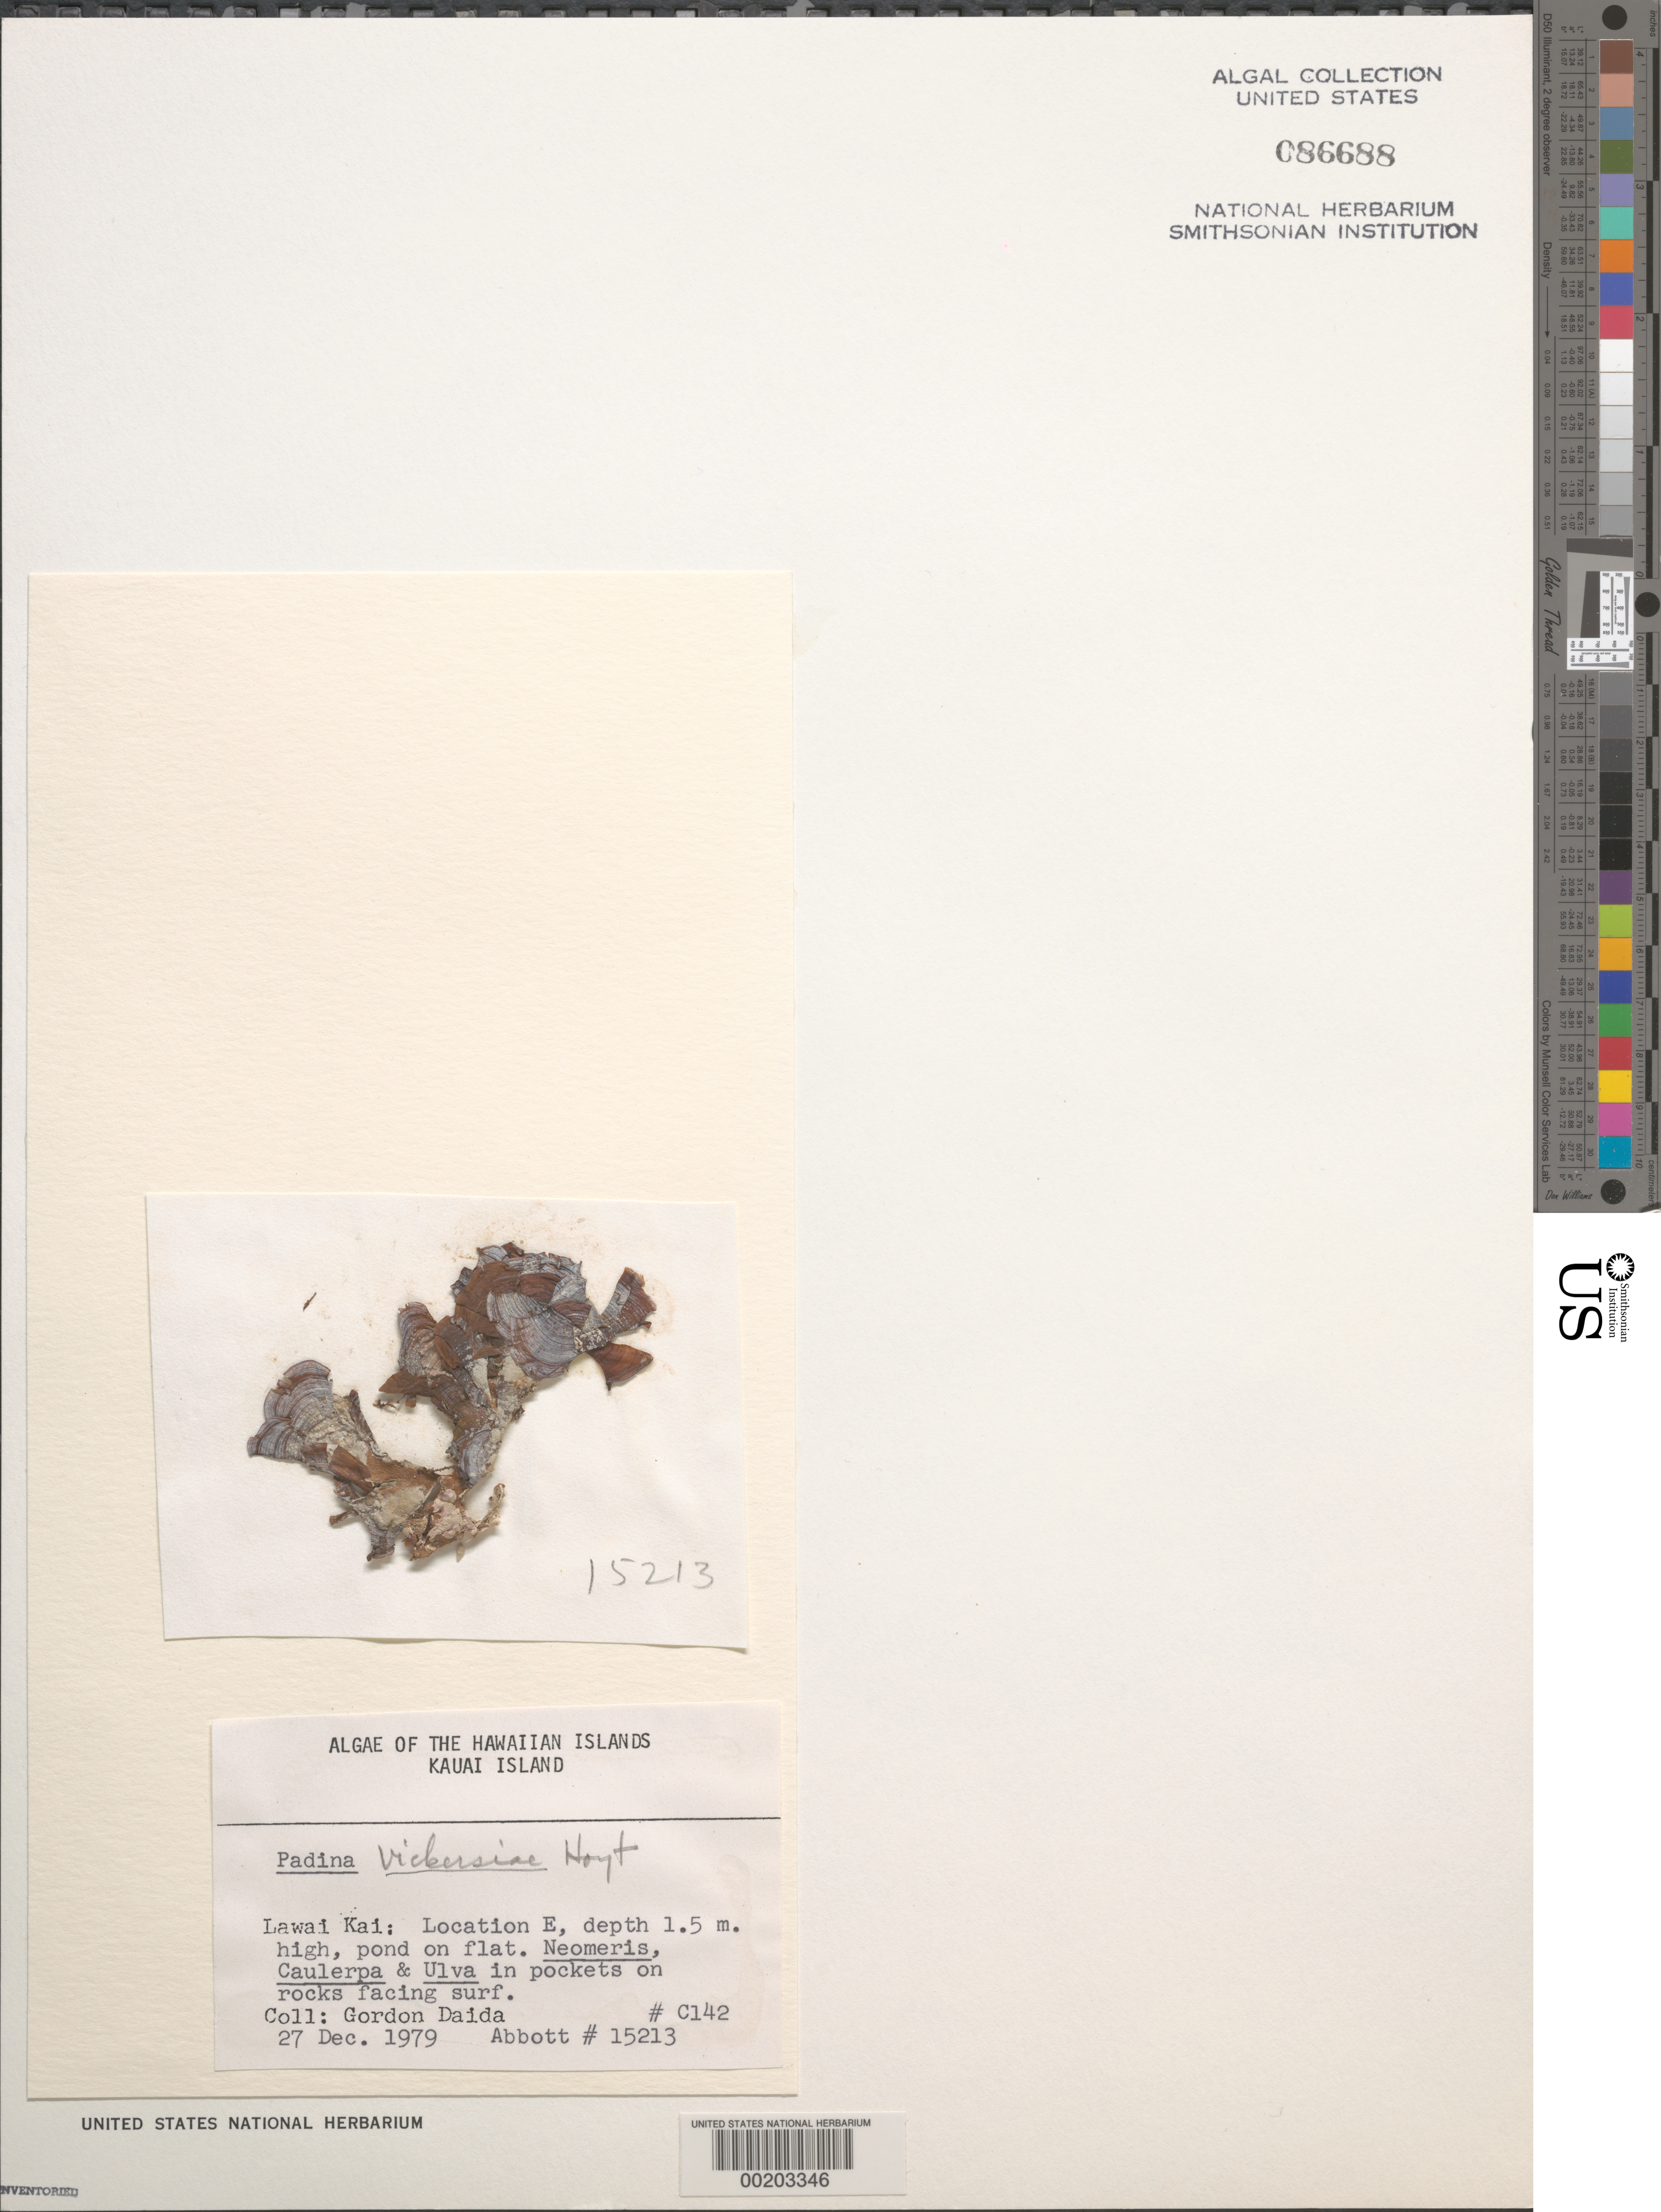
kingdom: Chromista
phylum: Ochrophyta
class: Phaeophyceae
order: Dictyotales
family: Dictyotaceae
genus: Padina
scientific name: Padina gymnospora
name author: (Kütz.) O.G. Sond.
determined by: Algae name updating Project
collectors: G. Daida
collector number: C142 & IAA 15213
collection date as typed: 27 Dec 1979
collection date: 1979-12-27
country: United States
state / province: Hawaii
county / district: Kauai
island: Kaua'i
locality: Lawai Kai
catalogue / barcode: US 86688